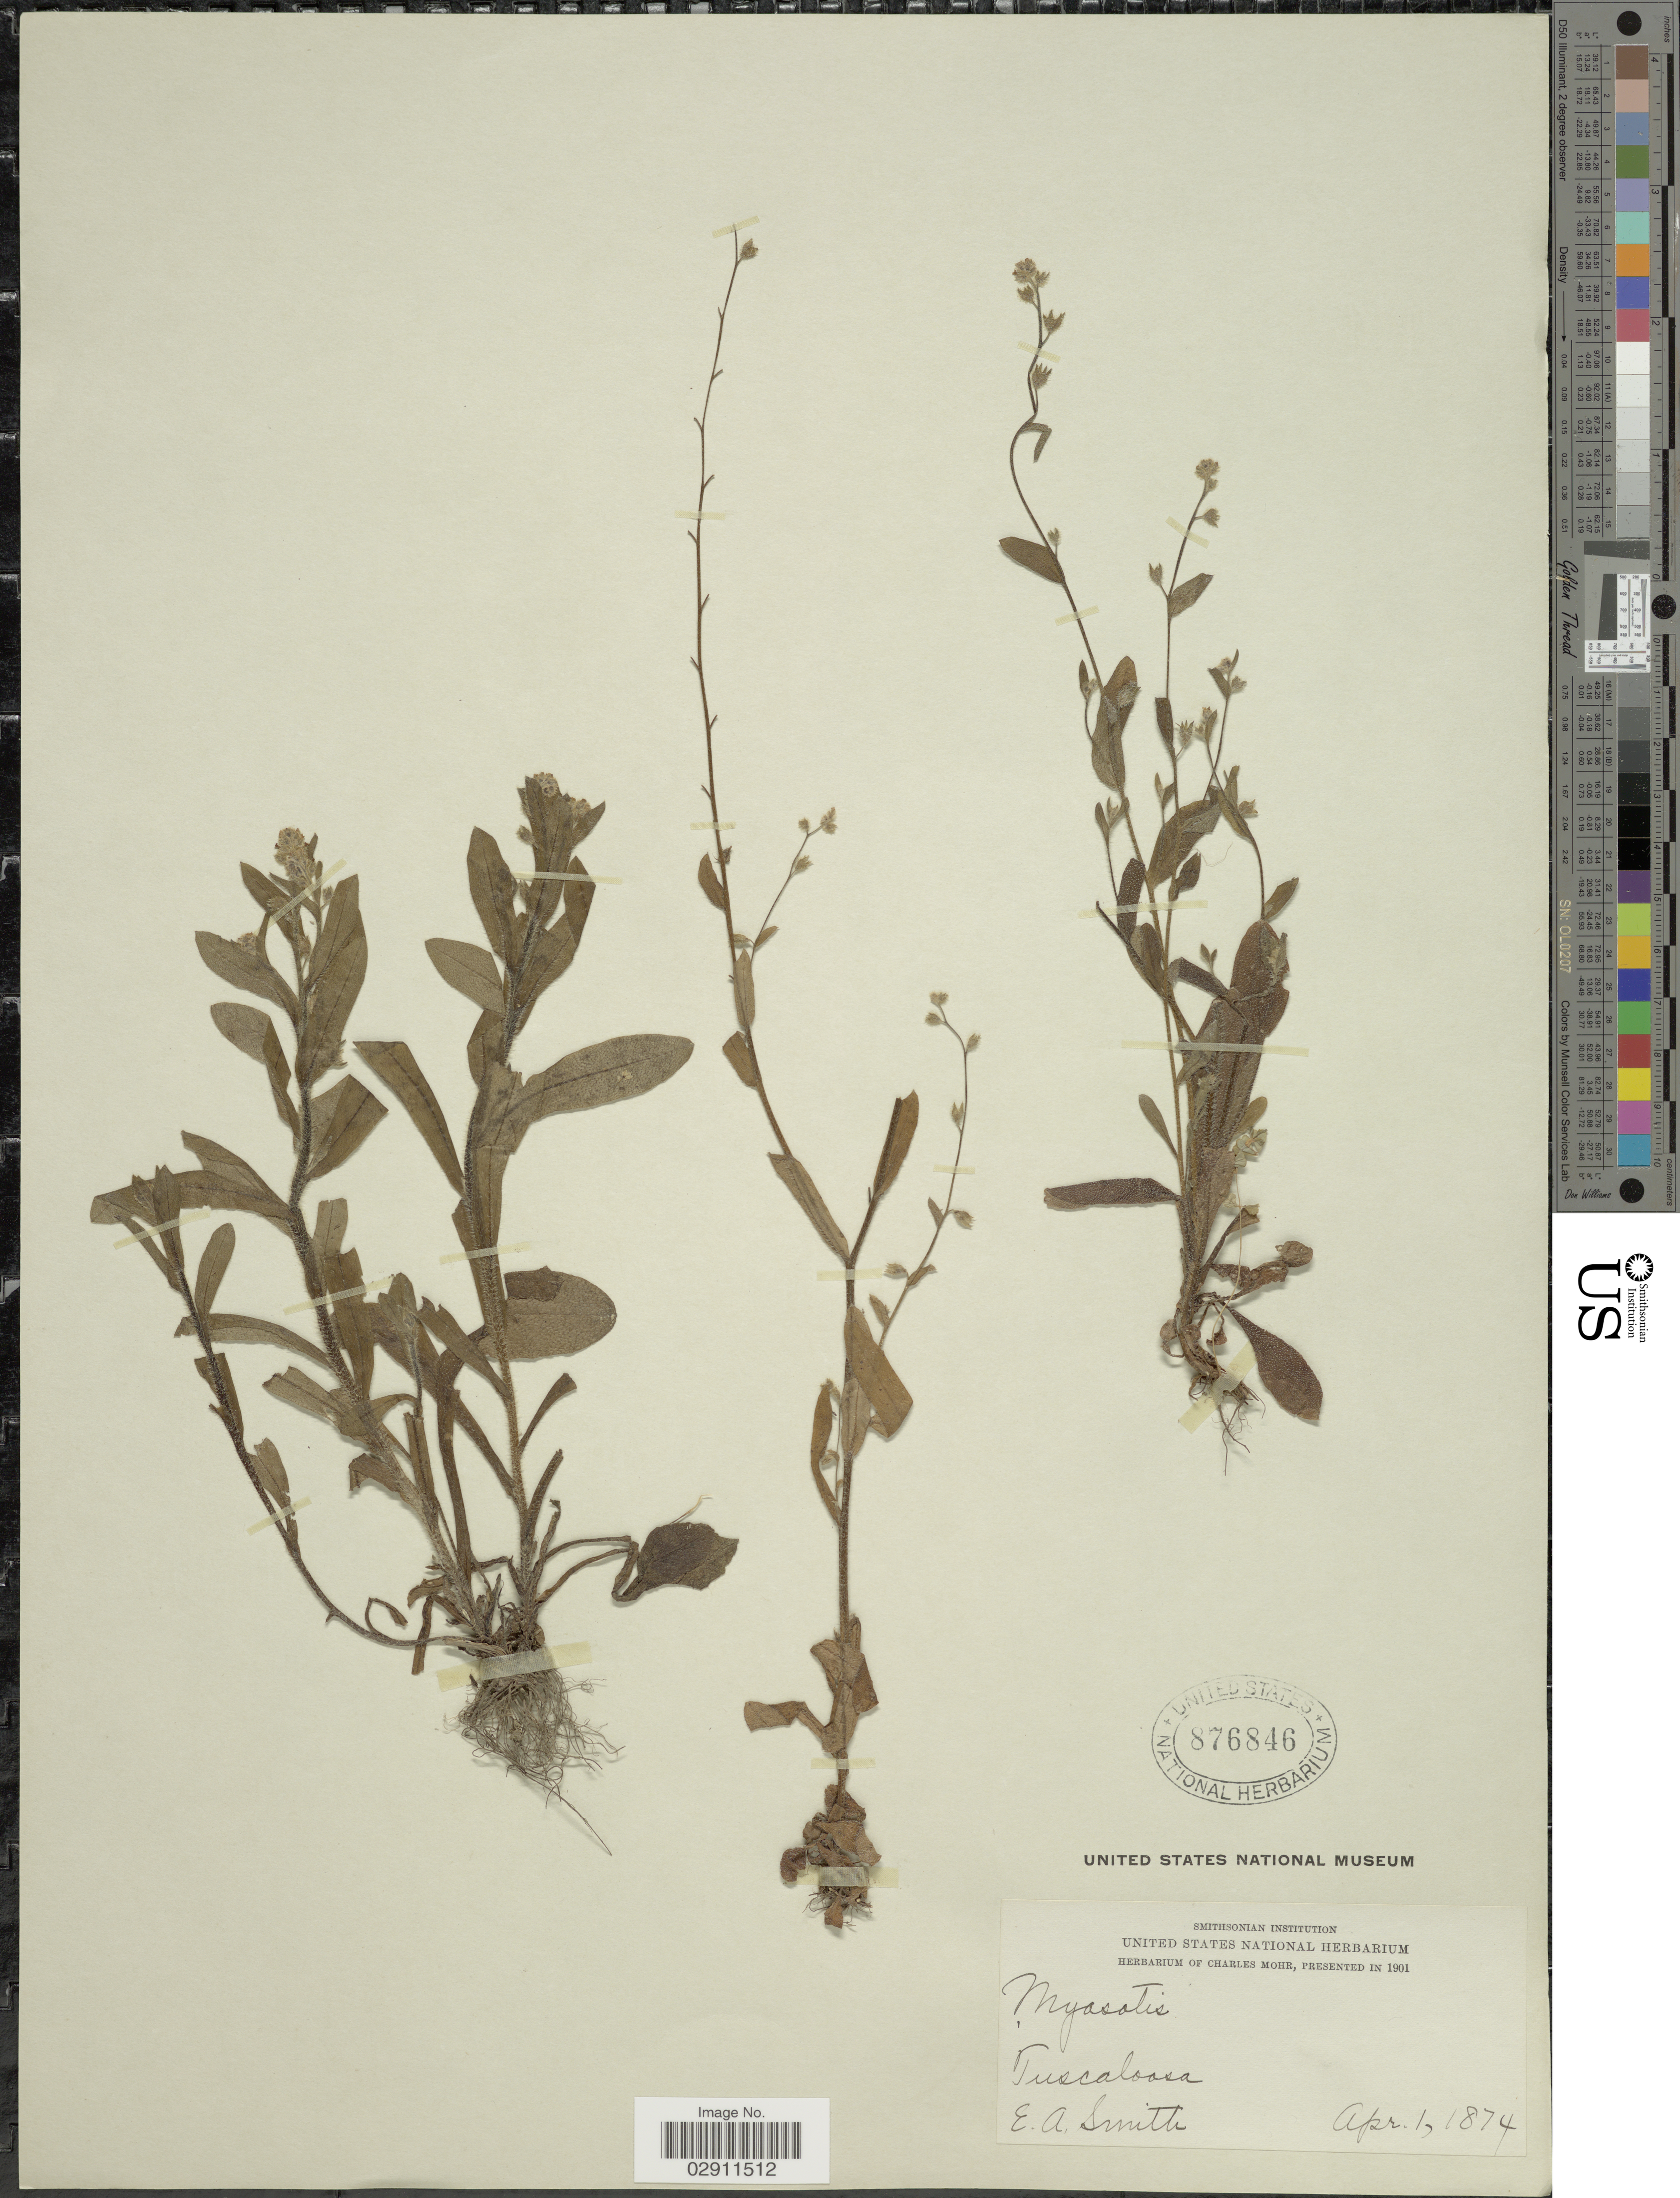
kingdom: Plantae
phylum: Tracheophyta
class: Magnoliopsida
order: Boraginales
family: Boraginaceae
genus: Myosotis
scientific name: Myosotis macrosperma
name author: Engelm.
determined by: Goldman, Doug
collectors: E. A. Smith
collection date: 1874-04-01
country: United States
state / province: Alabama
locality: Tuscaloosa.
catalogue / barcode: US 876846